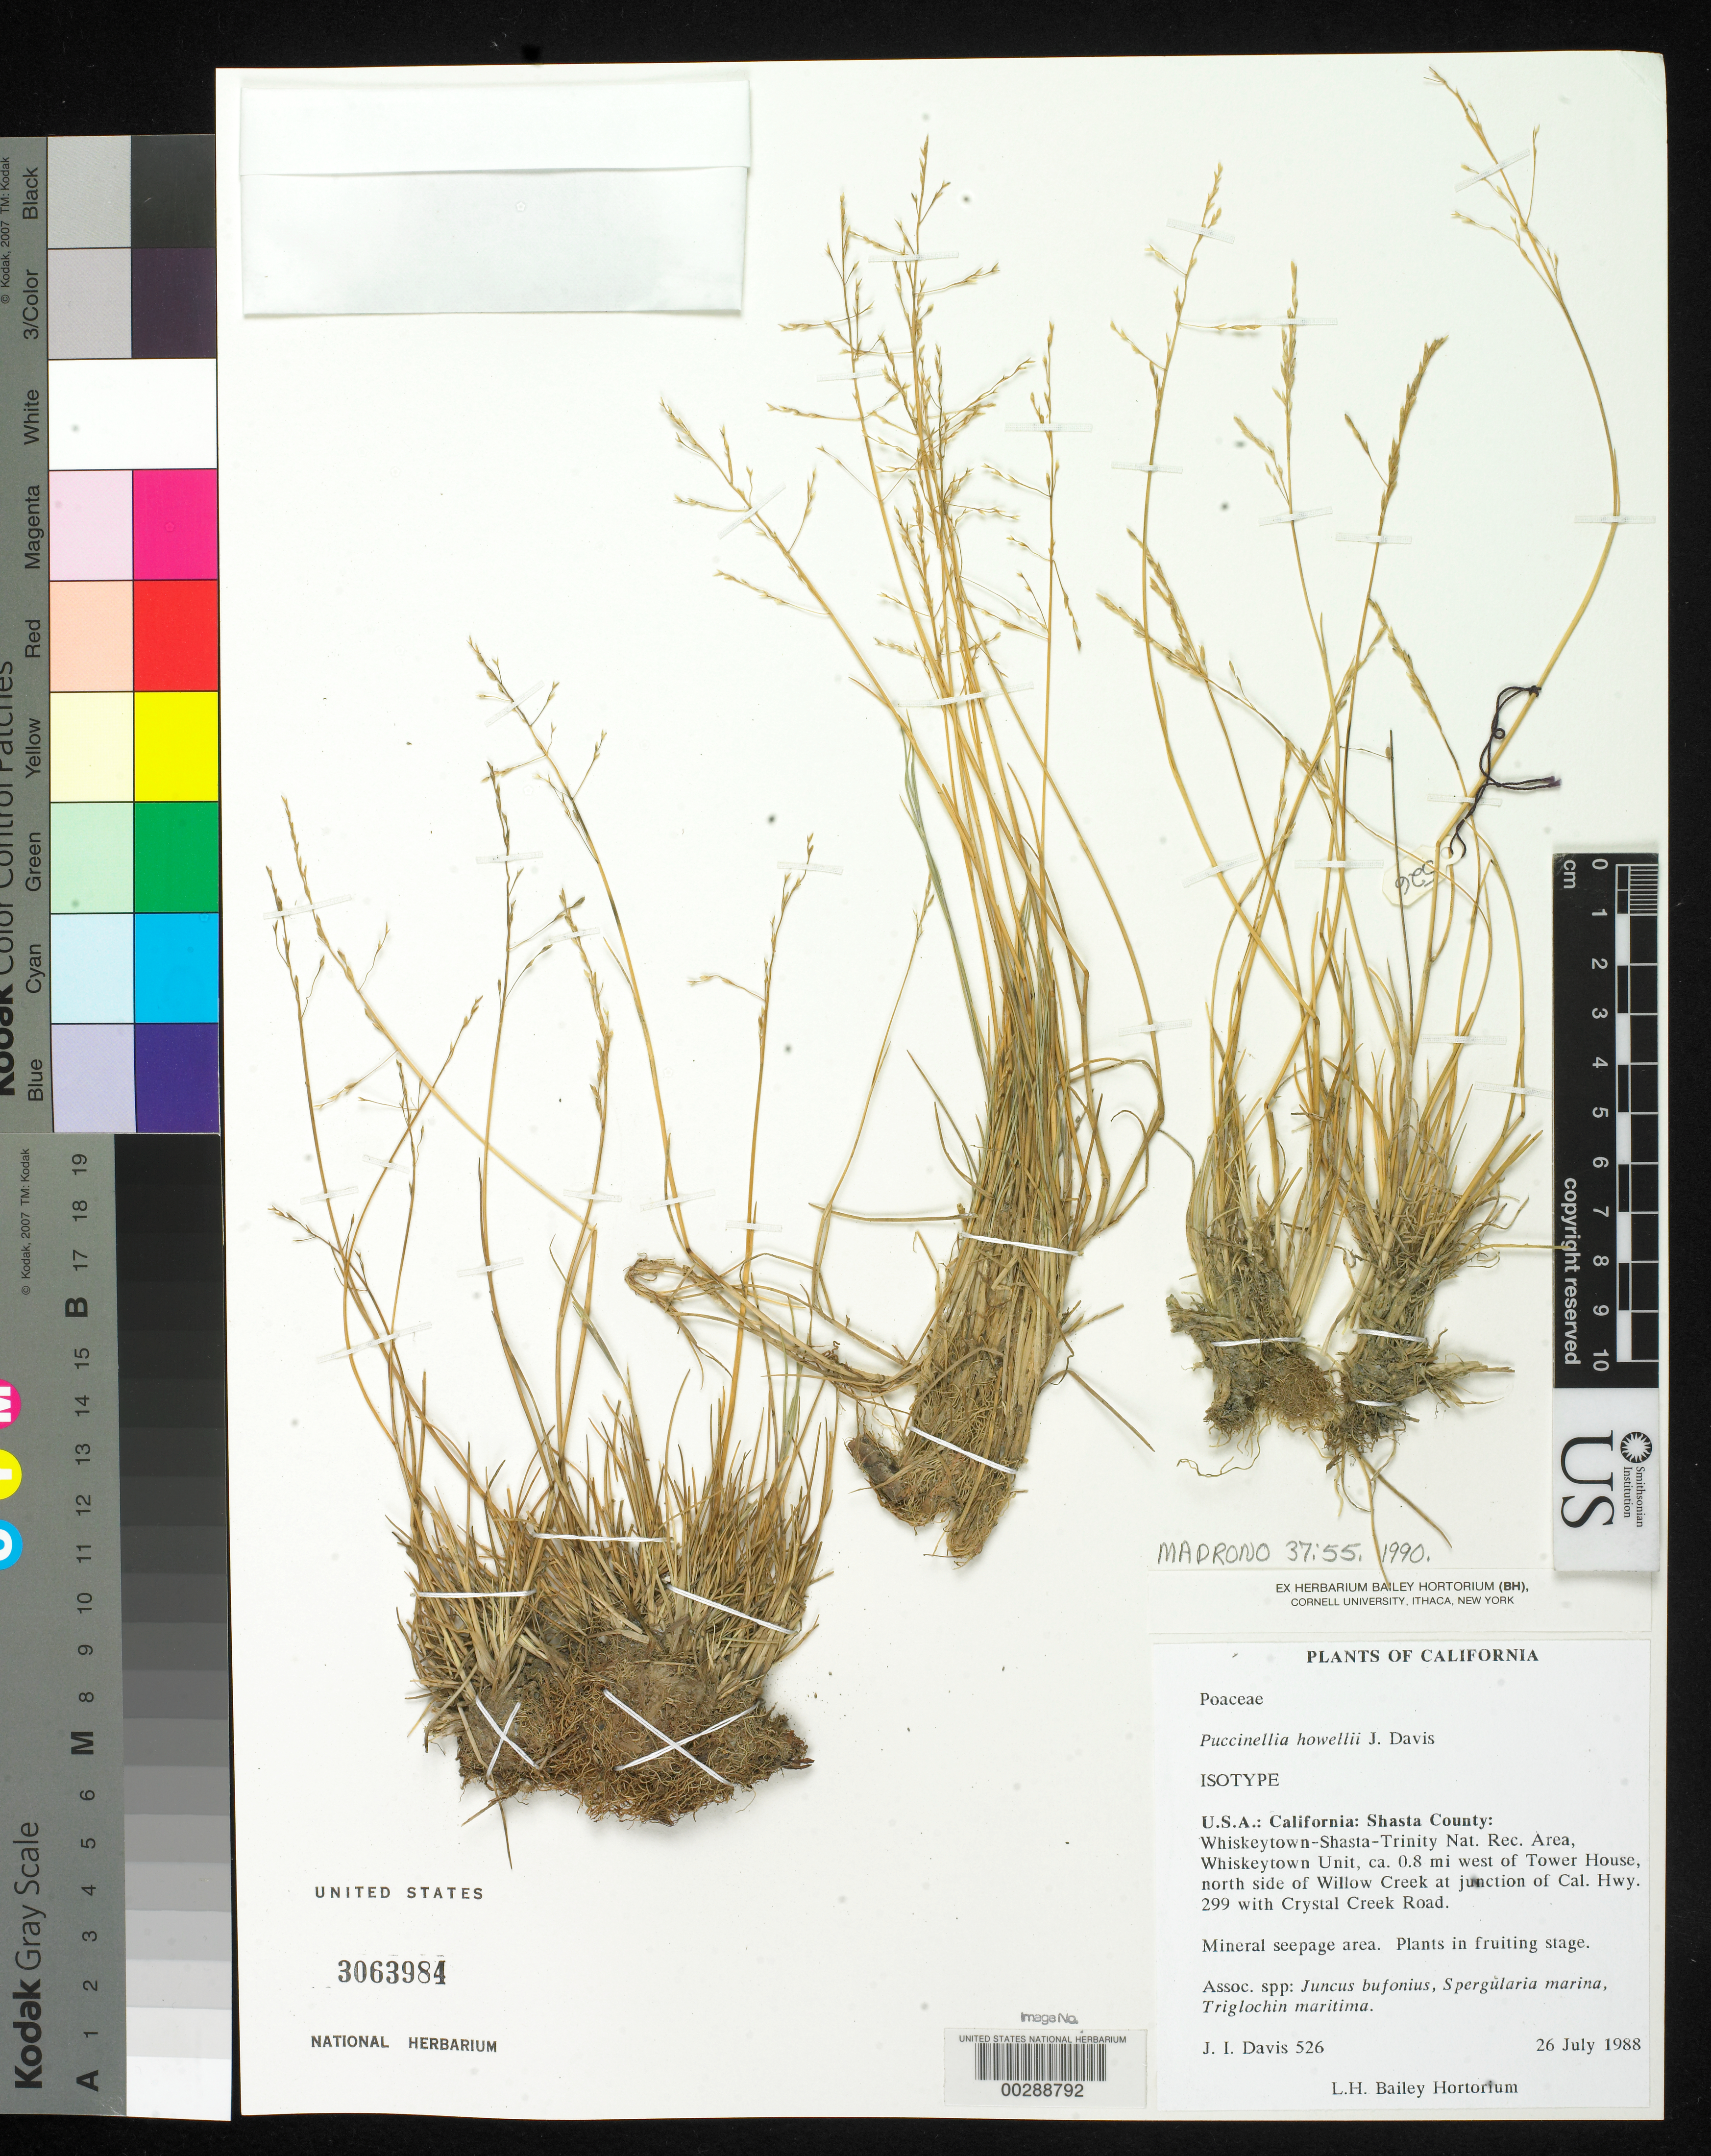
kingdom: Plantae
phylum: Tracheophyta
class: Liliopsida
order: Poales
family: Poaceae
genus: Puccinellia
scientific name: Puccinellia howellii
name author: J.I. Davis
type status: Isotype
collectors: J. I. Davis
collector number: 526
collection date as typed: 26 Jul 1988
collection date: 1988-07-26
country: United States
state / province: California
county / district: Shasta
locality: Whiskeytown-Shasta-Trinity Nat. Rec. Area, Whiskeytown Unit, ca. 0.8 mi W of junction of Cal. Hwy 299 with Crystal Creek road.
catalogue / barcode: US 3063984